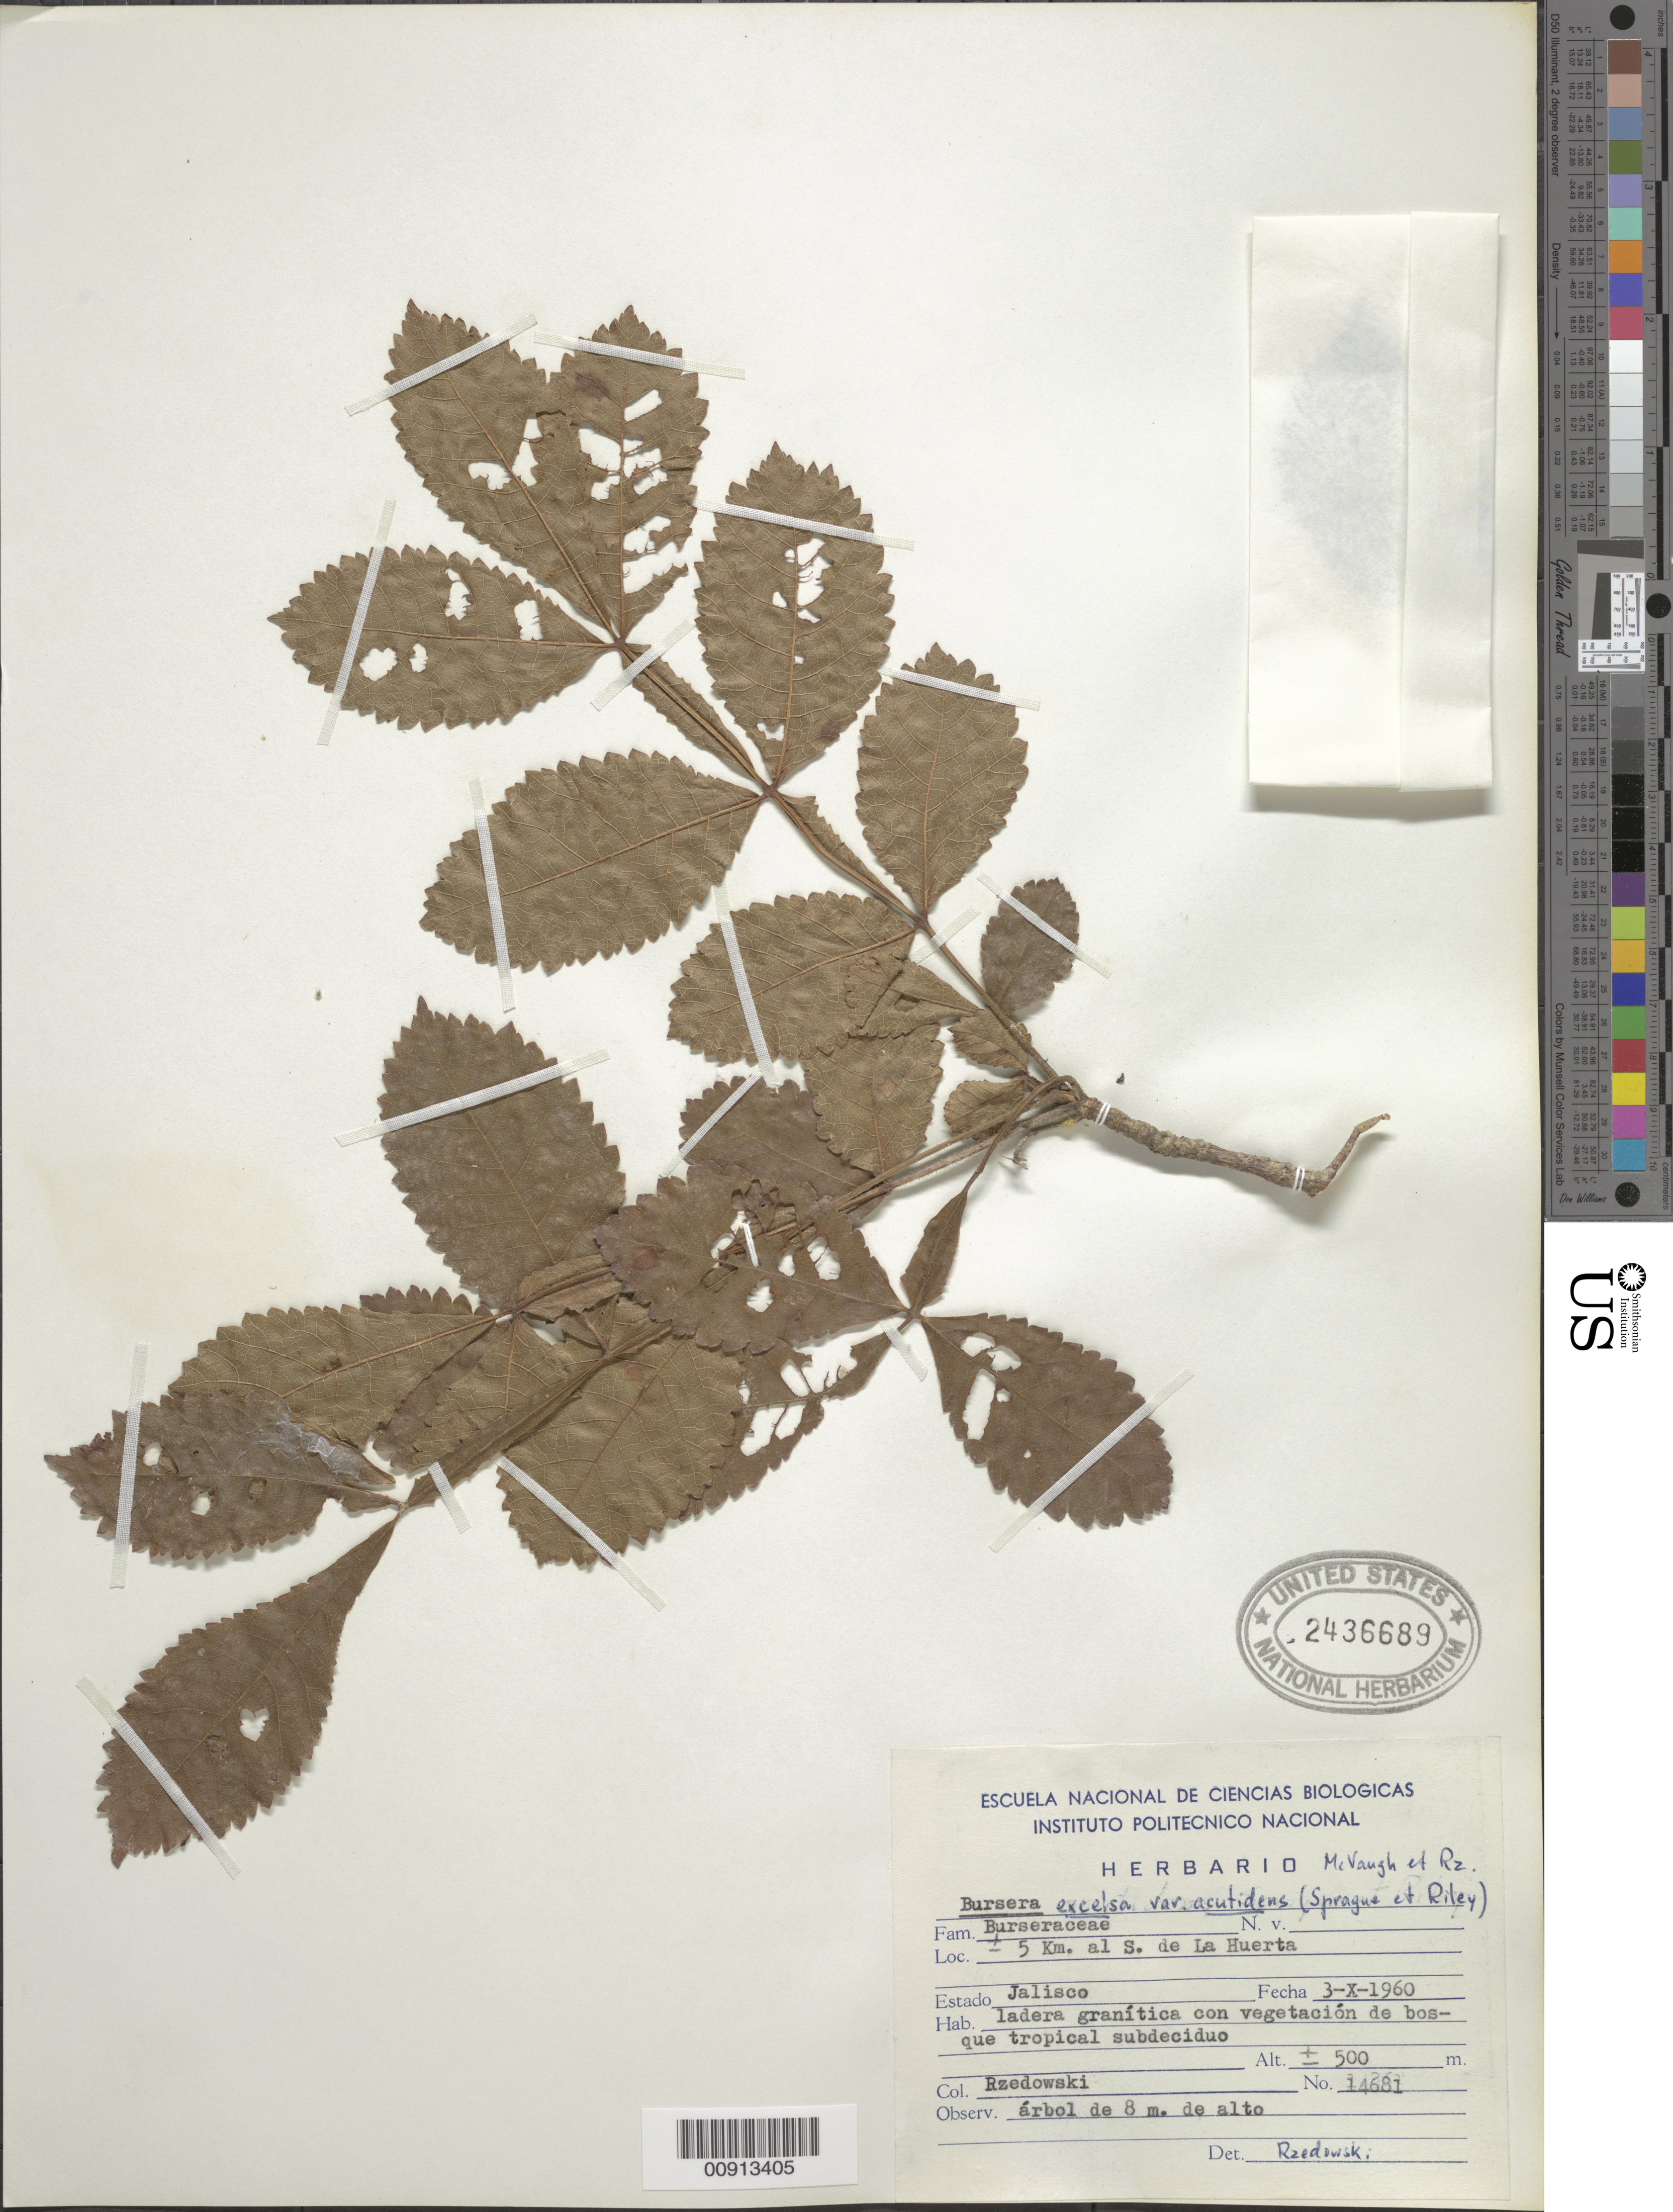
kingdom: Plantae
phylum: Tracheophyta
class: Magnoliopsida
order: Sapindales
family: Burseraceae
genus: Bursera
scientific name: Bursera excelsa var. acutidens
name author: (Sprague & L. Riley) McVaugh & Rzed.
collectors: J. Rzedowski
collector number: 14681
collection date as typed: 03 Oct 1960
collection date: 1960-10-03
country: Mexico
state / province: Jalisco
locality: ± 5 km. al S. de La Huerta, Estado Jalisco.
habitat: Ladera granítica con vegetación de bosque tropical subdeciduo.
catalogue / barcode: US 2436689